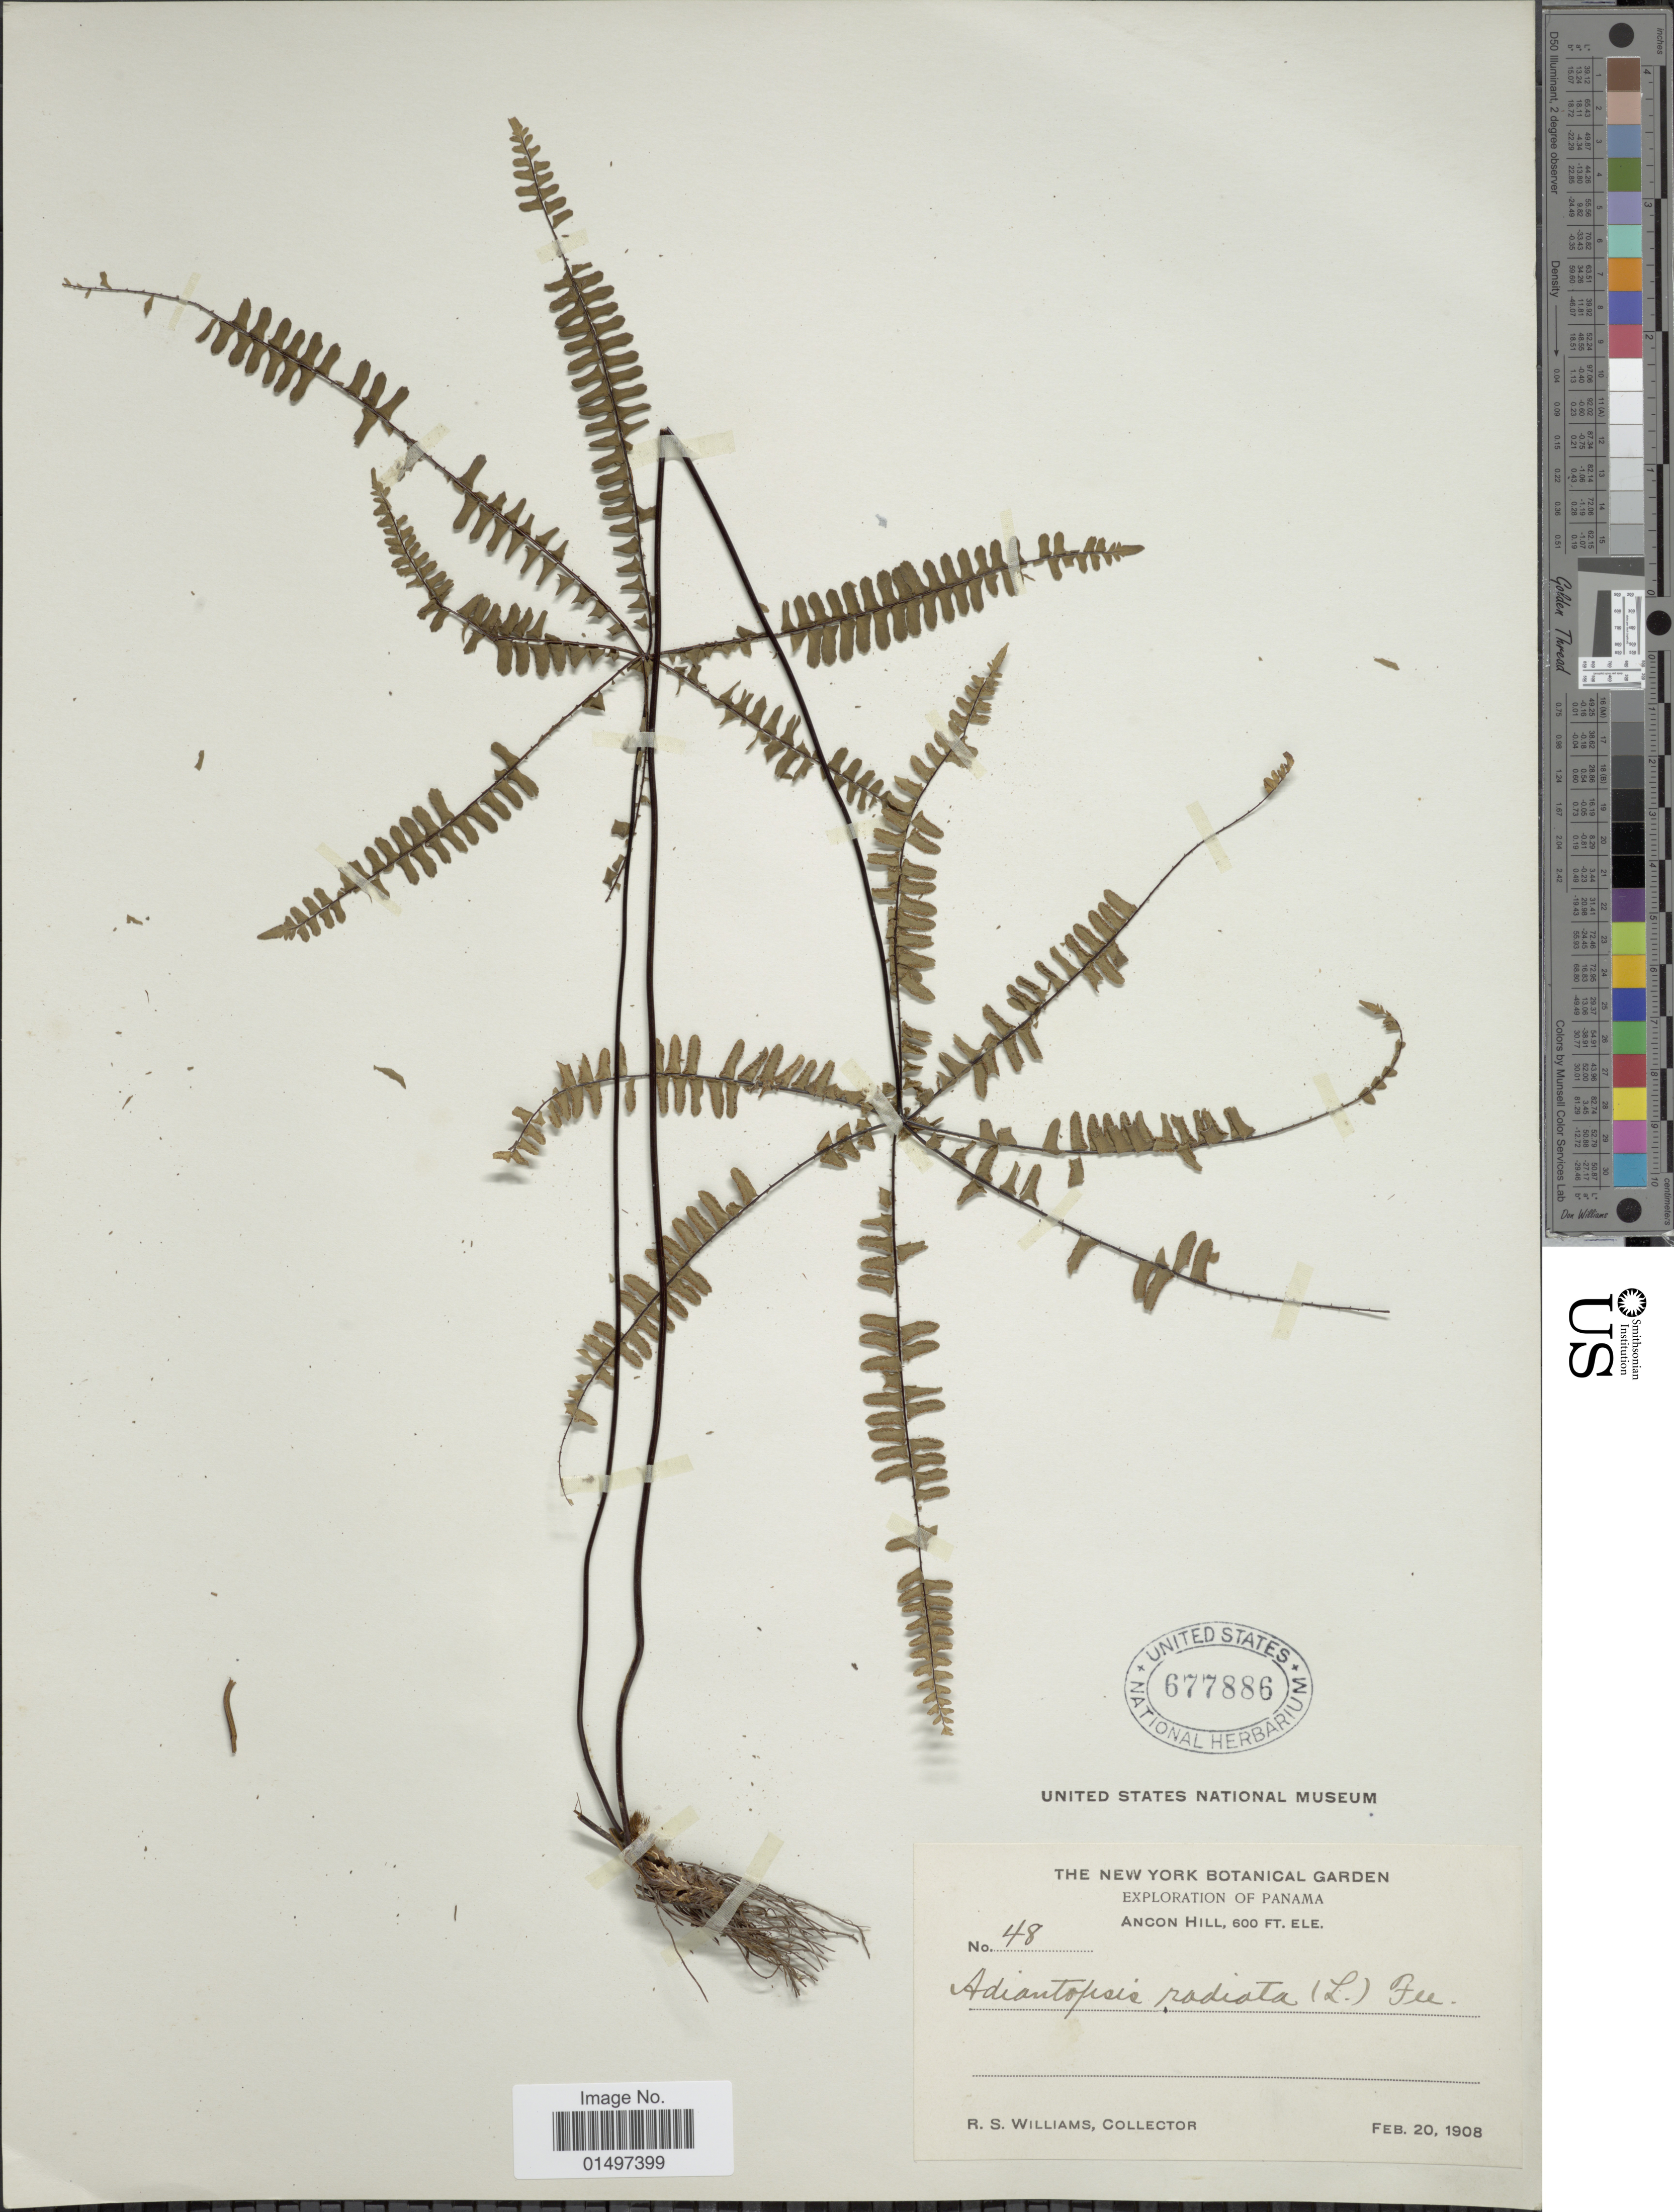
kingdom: Plantae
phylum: Tracheophyta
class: Polypodiopsida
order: Polypodiales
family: Pteridaceae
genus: Adiantopsis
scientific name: Adiantopsis radiata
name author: (L.) Fée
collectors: R. S. Williams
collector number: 48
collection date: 1908-02-20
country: Panama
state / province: Panamá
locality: Ancon Hill.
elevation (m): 183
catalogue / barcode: US 677886